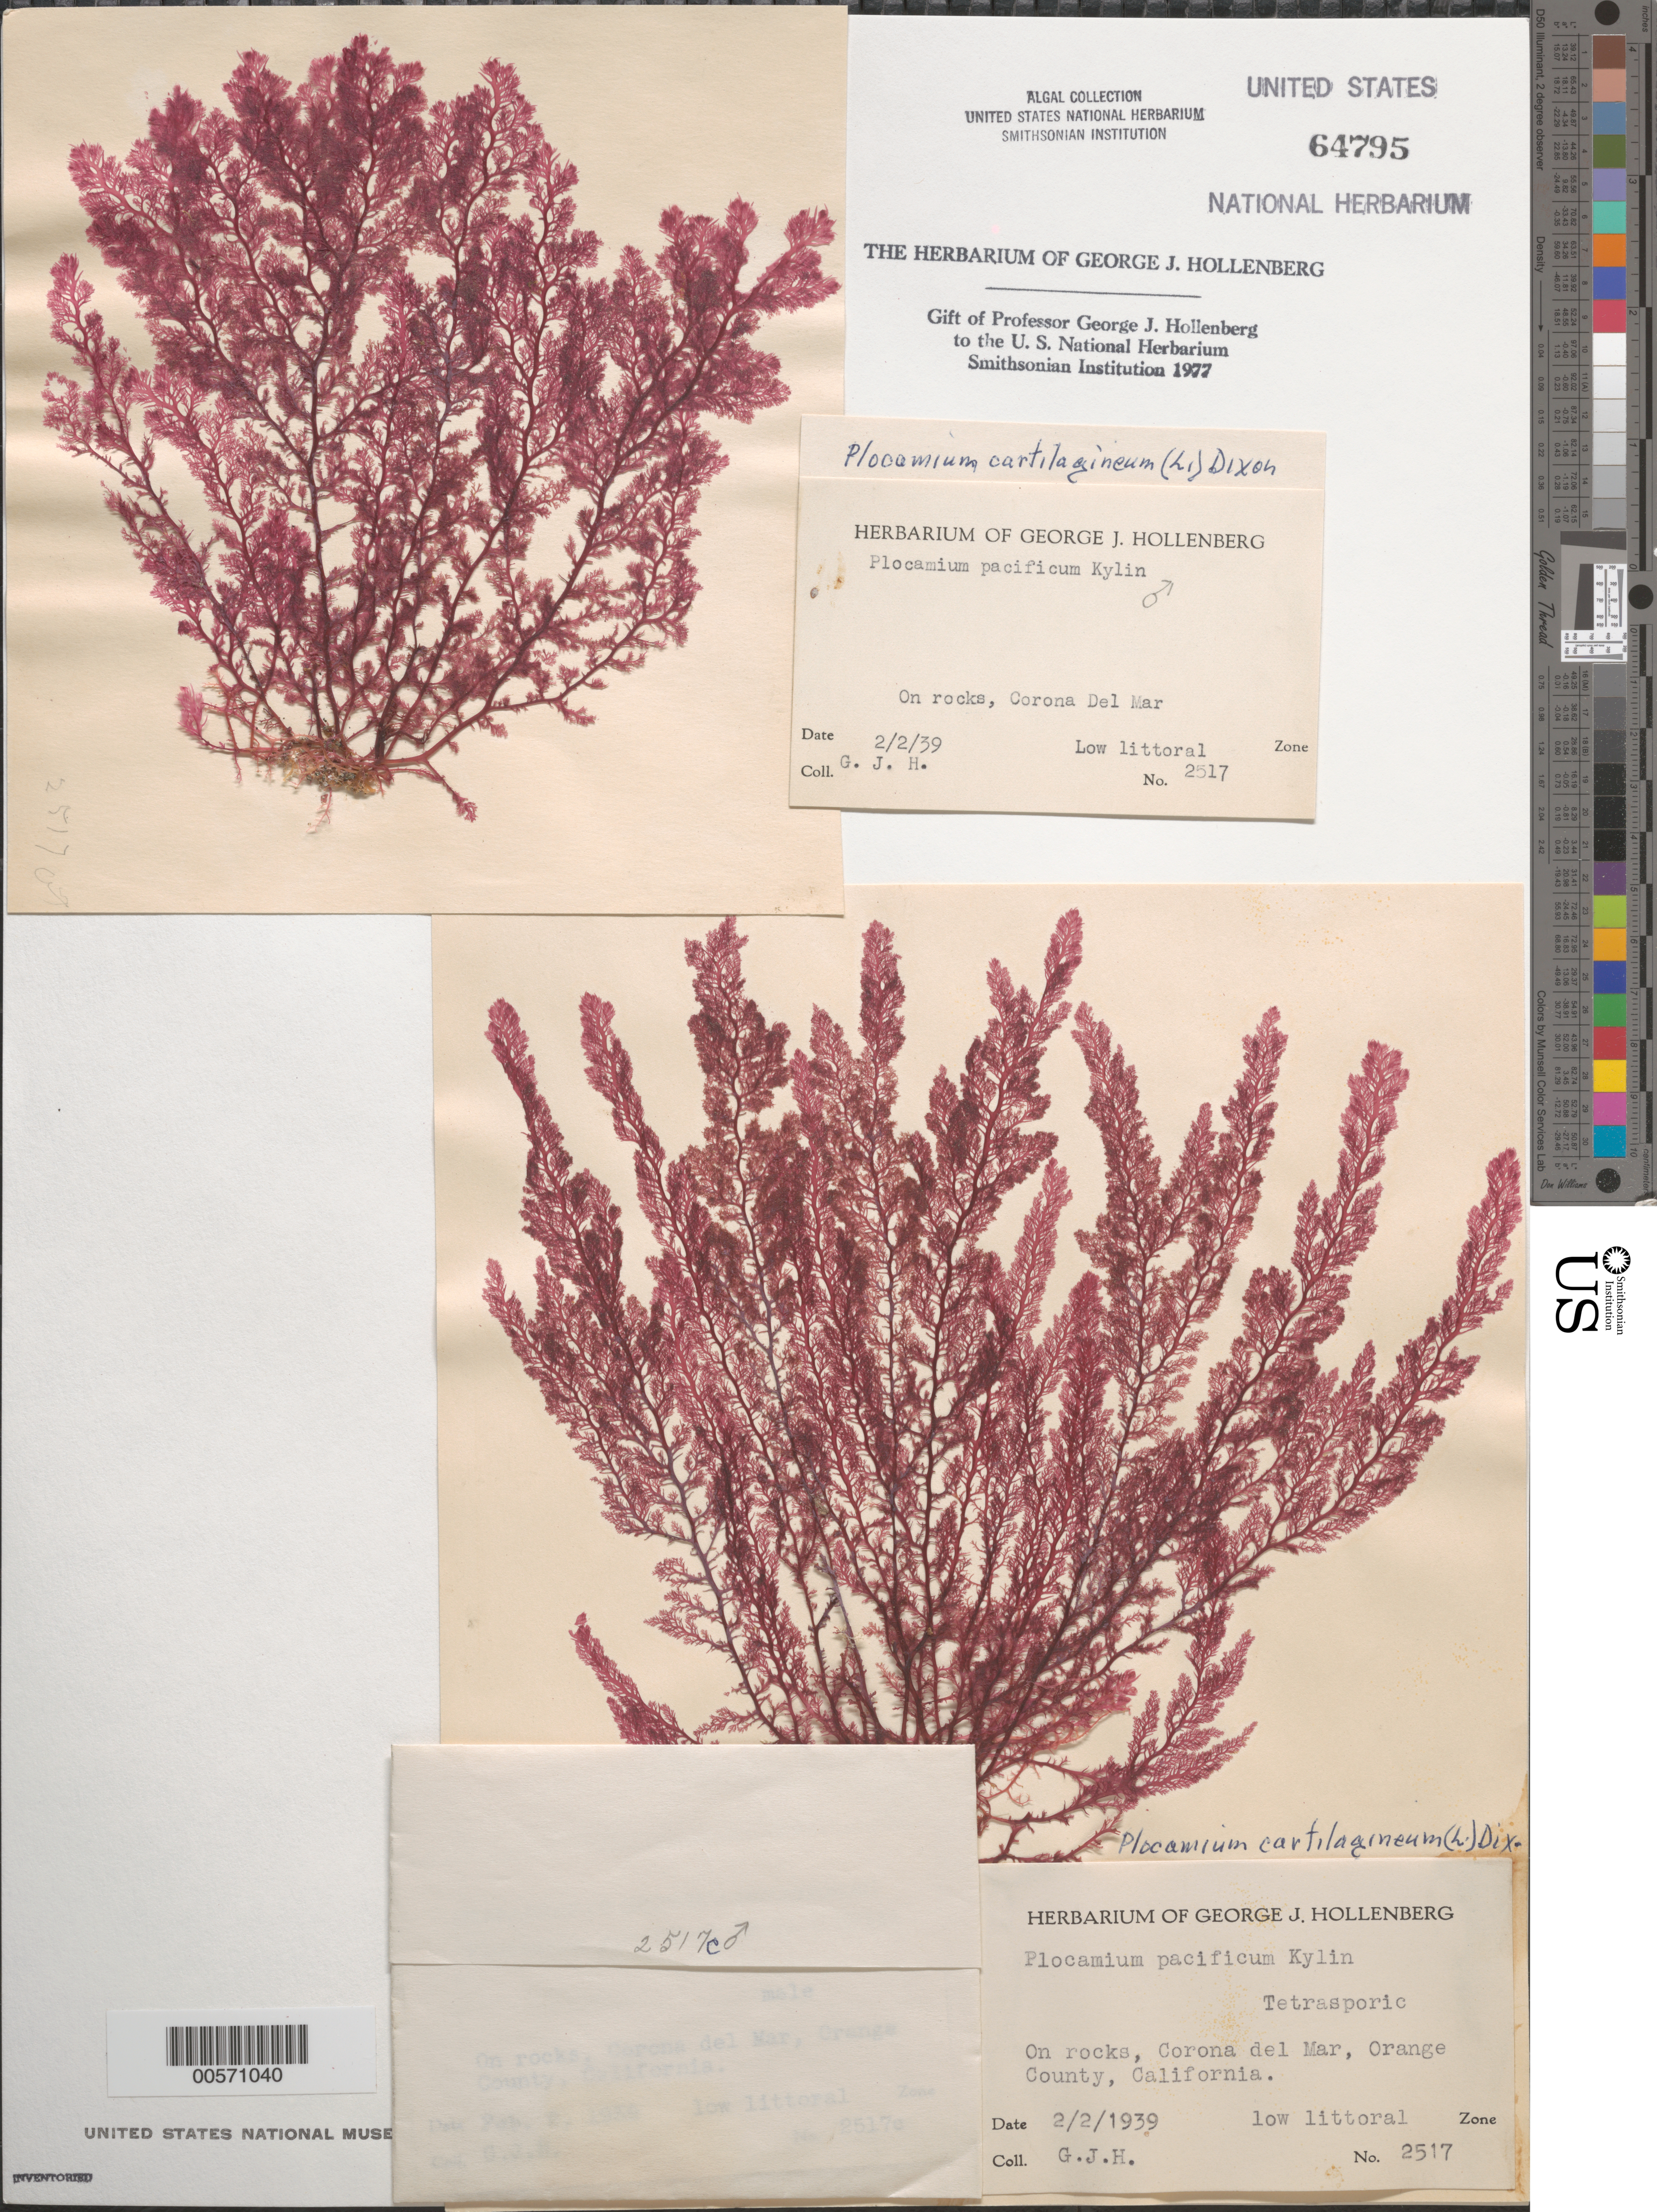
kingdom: Plantae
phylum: Rhodophyta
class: Florideophyceae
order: Plocamiales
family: Plocamiaceae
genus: Plocamium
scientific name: Plocamium cartilagineum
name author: (L.) P.S. Dixon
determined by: Hollenberg, George J.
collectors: G. Hollenberg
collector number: GJH 2517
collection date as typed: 02 Feb 1939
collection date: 1939-02-02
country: United States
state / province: California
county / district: Orange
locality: Corona del Mar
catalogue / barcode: US 64795